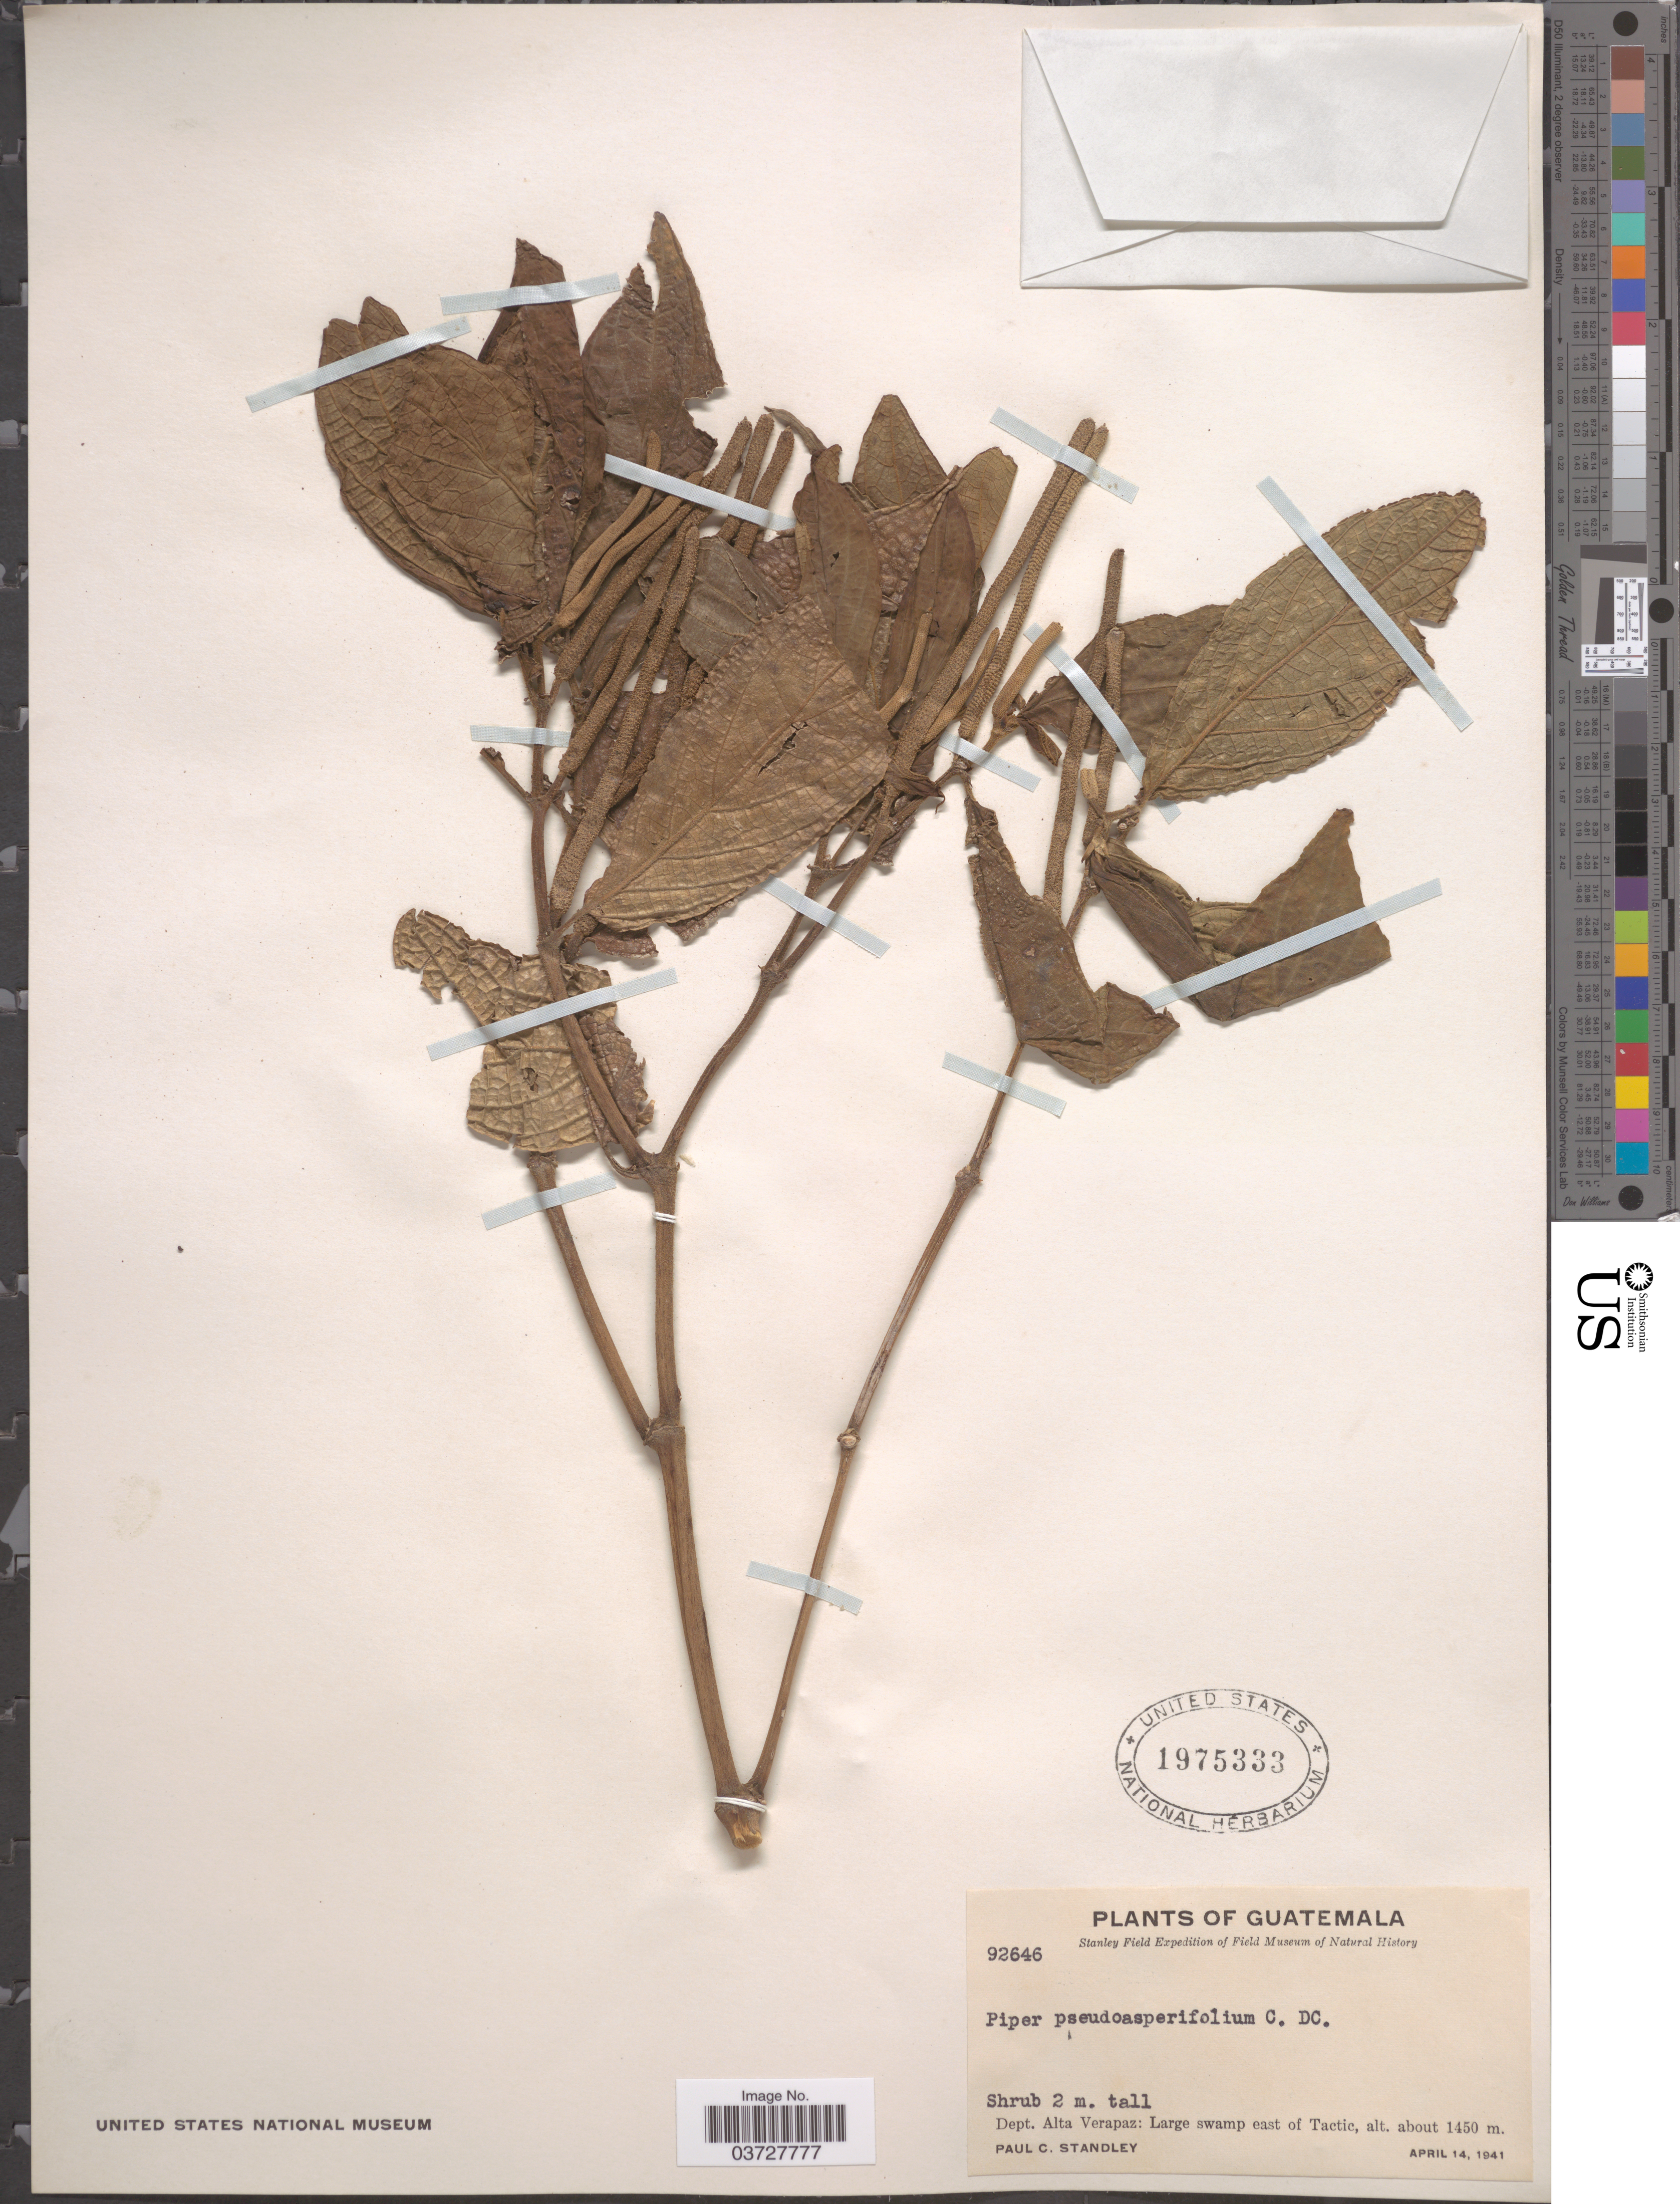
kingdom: Plantae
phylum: Tracheophyta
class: Magnoliopsida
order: Piperales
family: Piperaceae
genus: Piper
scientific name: Piper pseudoasperifolium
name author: C. DC.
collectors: P. C. Standley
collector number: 92646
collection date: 1941-04-14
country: Guatemala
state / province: Alta Verapaz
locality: Dept. Alta Verapaz: Large swamp east of Tactic.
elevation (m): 1450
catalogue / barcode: US 1975333